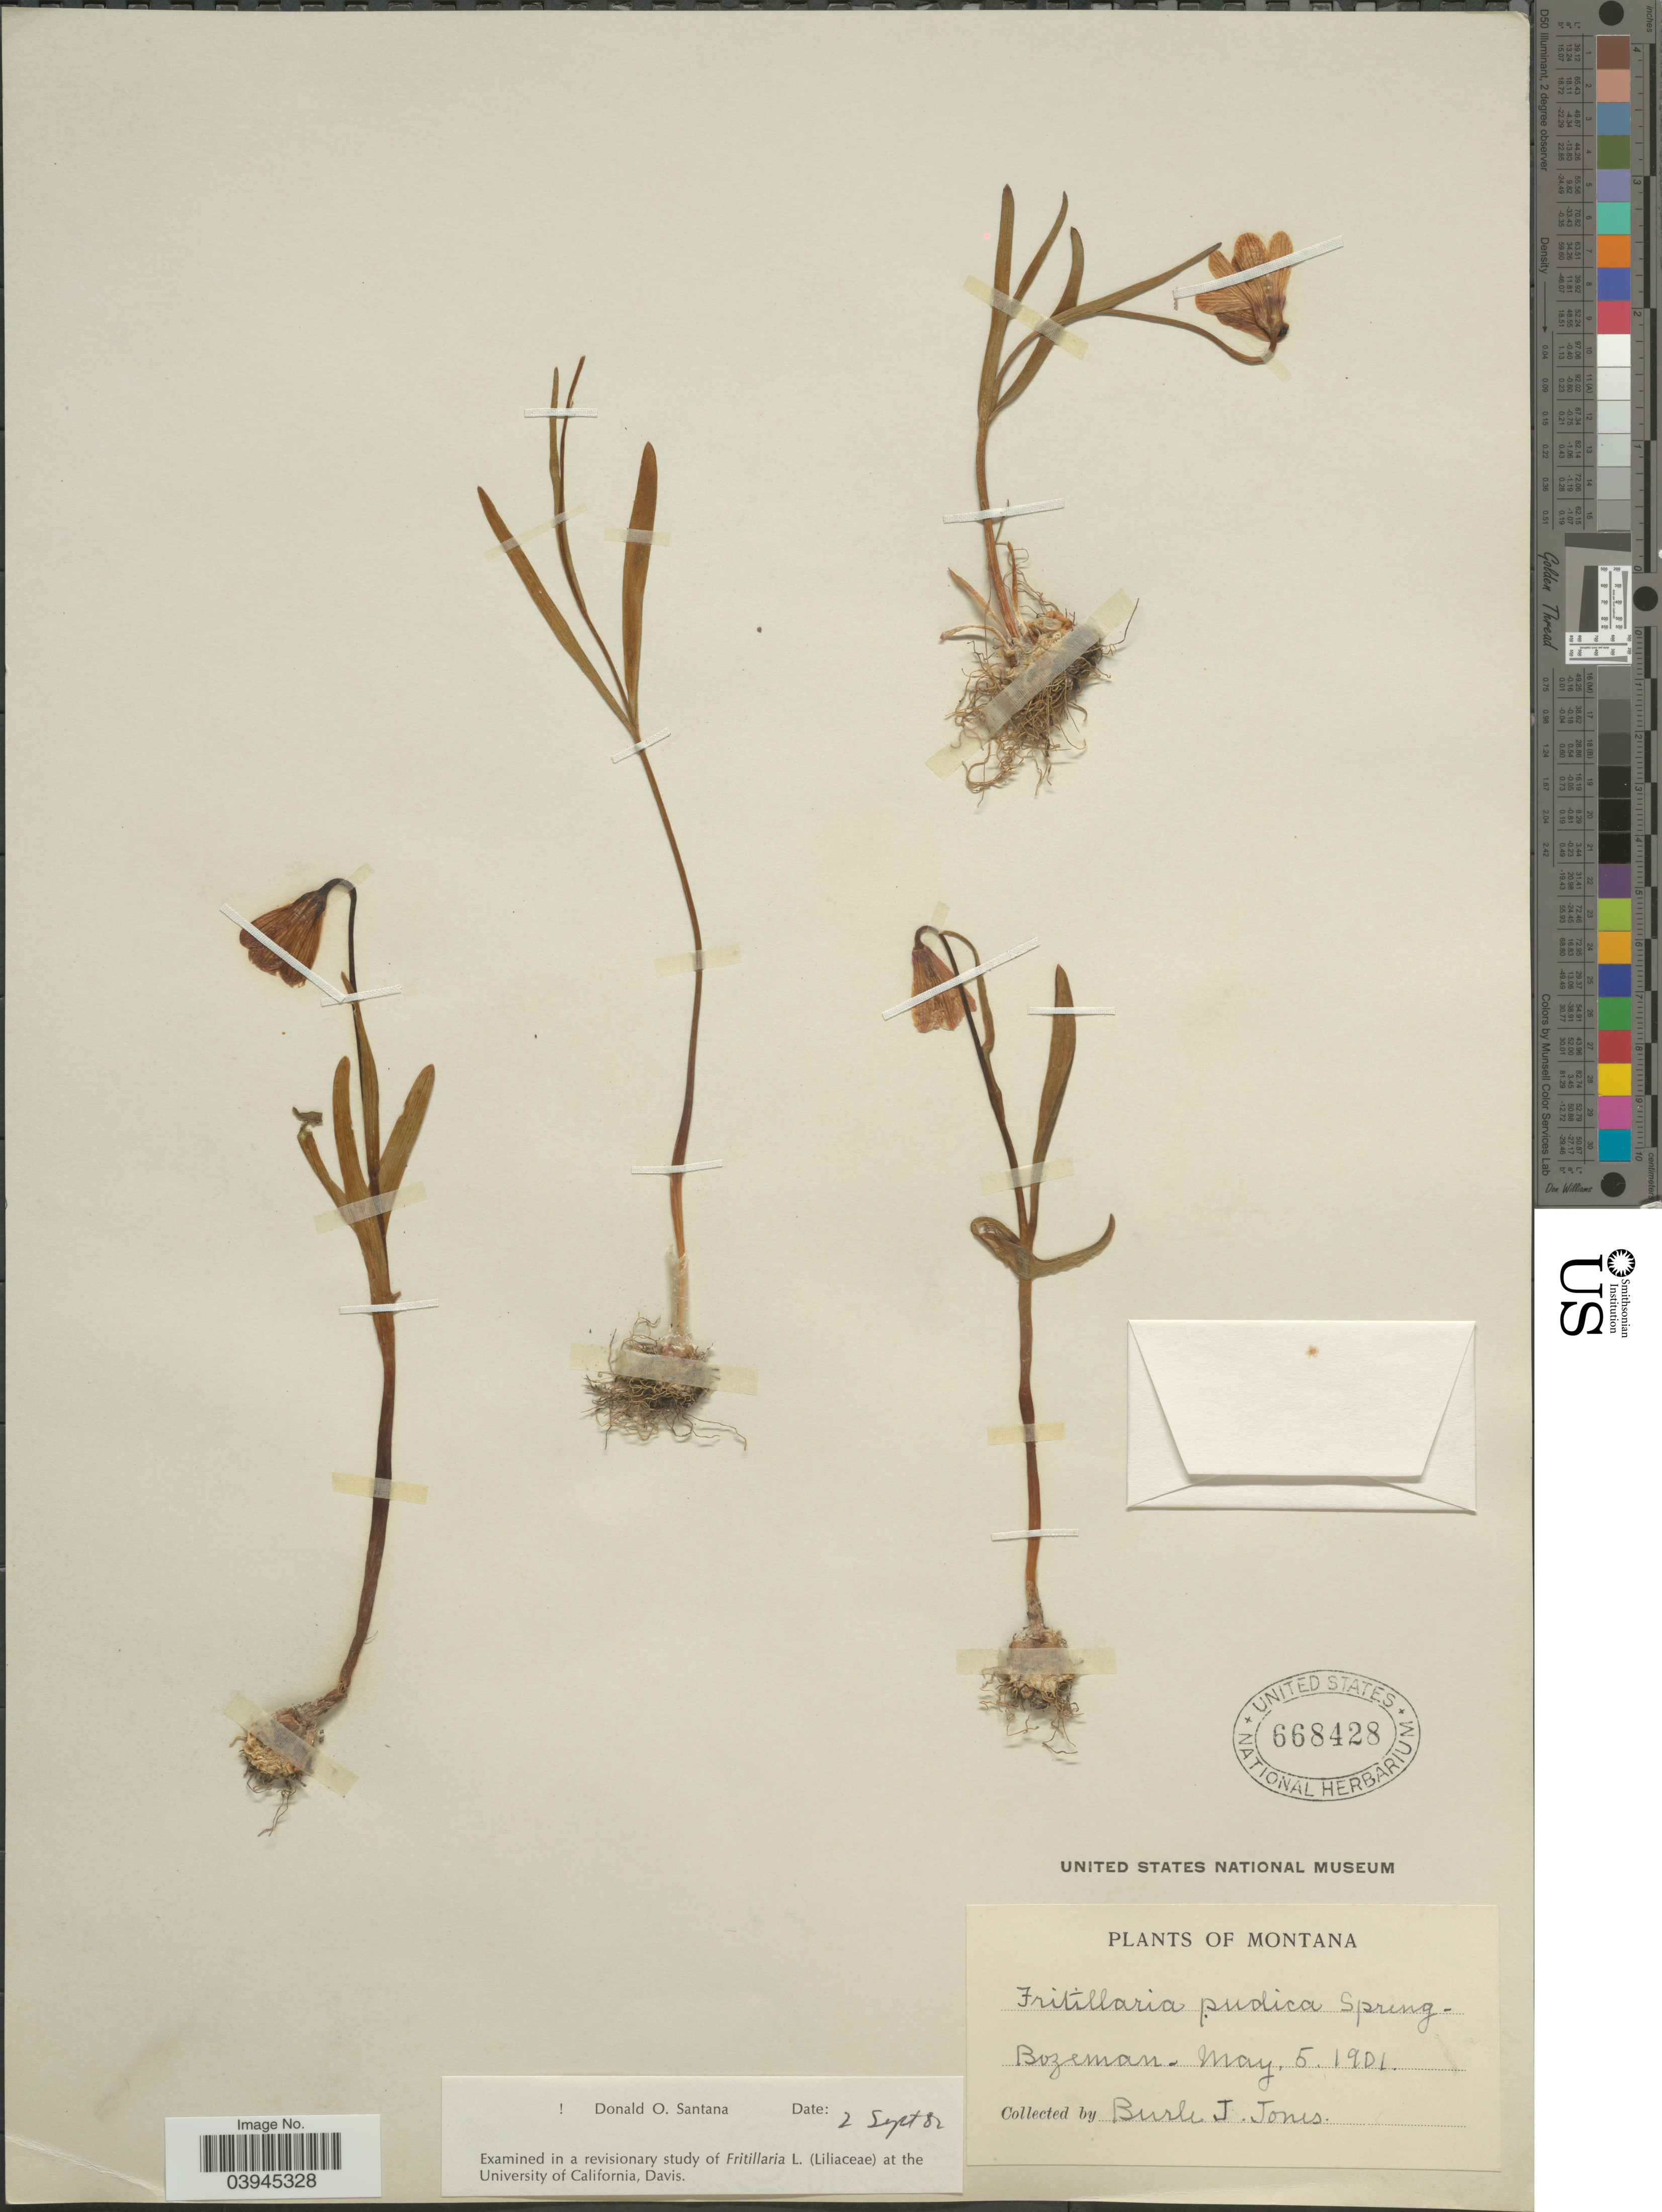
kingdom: Plantae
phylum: Tracheophyta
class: Liliopsida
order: Liliales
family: Liliaceae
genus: Fritillaria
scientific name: Fritillaria pudica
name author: (Pursh) Spreng.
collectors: B. Jones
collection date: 1901-05-05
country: United States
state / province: Montana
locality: Bozeman.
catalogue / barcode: US 668428